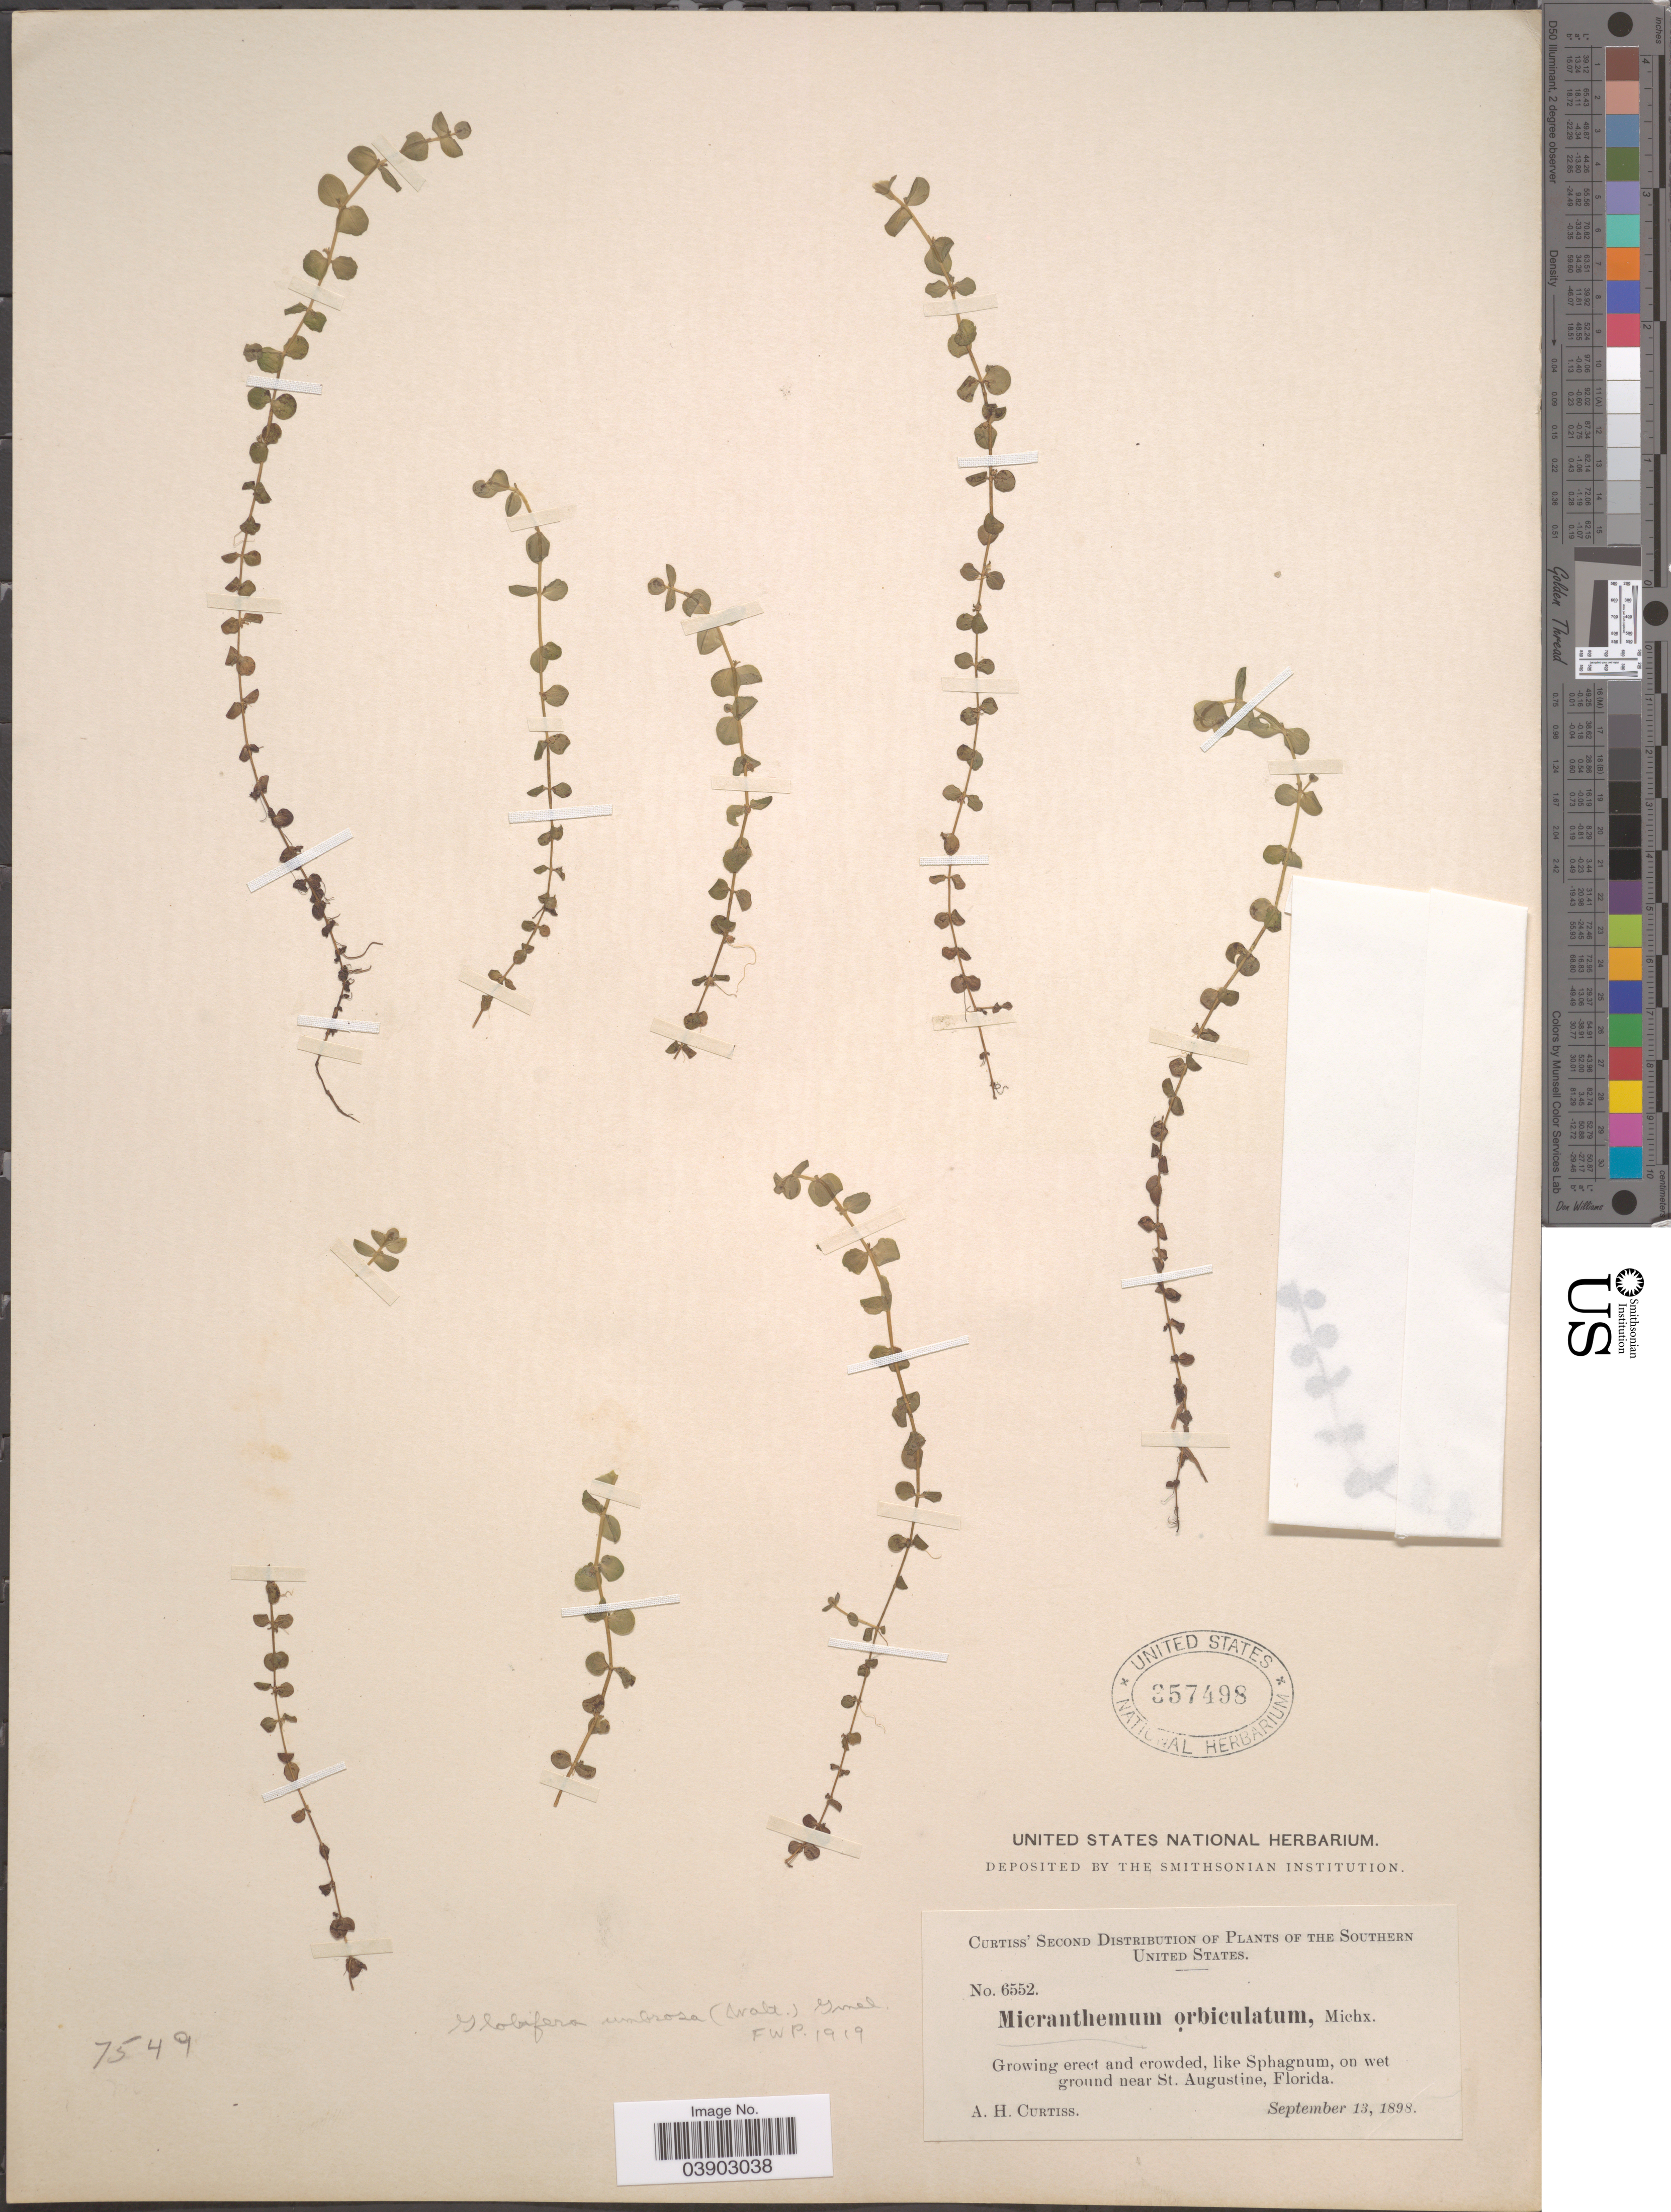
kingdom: Plantae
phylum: Tracheophyta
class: Magnoliopsida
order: Lamiales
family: Linderniaceae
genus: Micranthemum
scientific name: Micranthemum umbrosum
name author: (J.F. Gmel.) S.F. Blake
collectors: A. H. Curtiss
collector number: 6552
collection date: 1898-09-13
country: United States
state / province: Florida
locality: The Southern United States. Near St. Augustine.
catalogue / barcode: US 357498